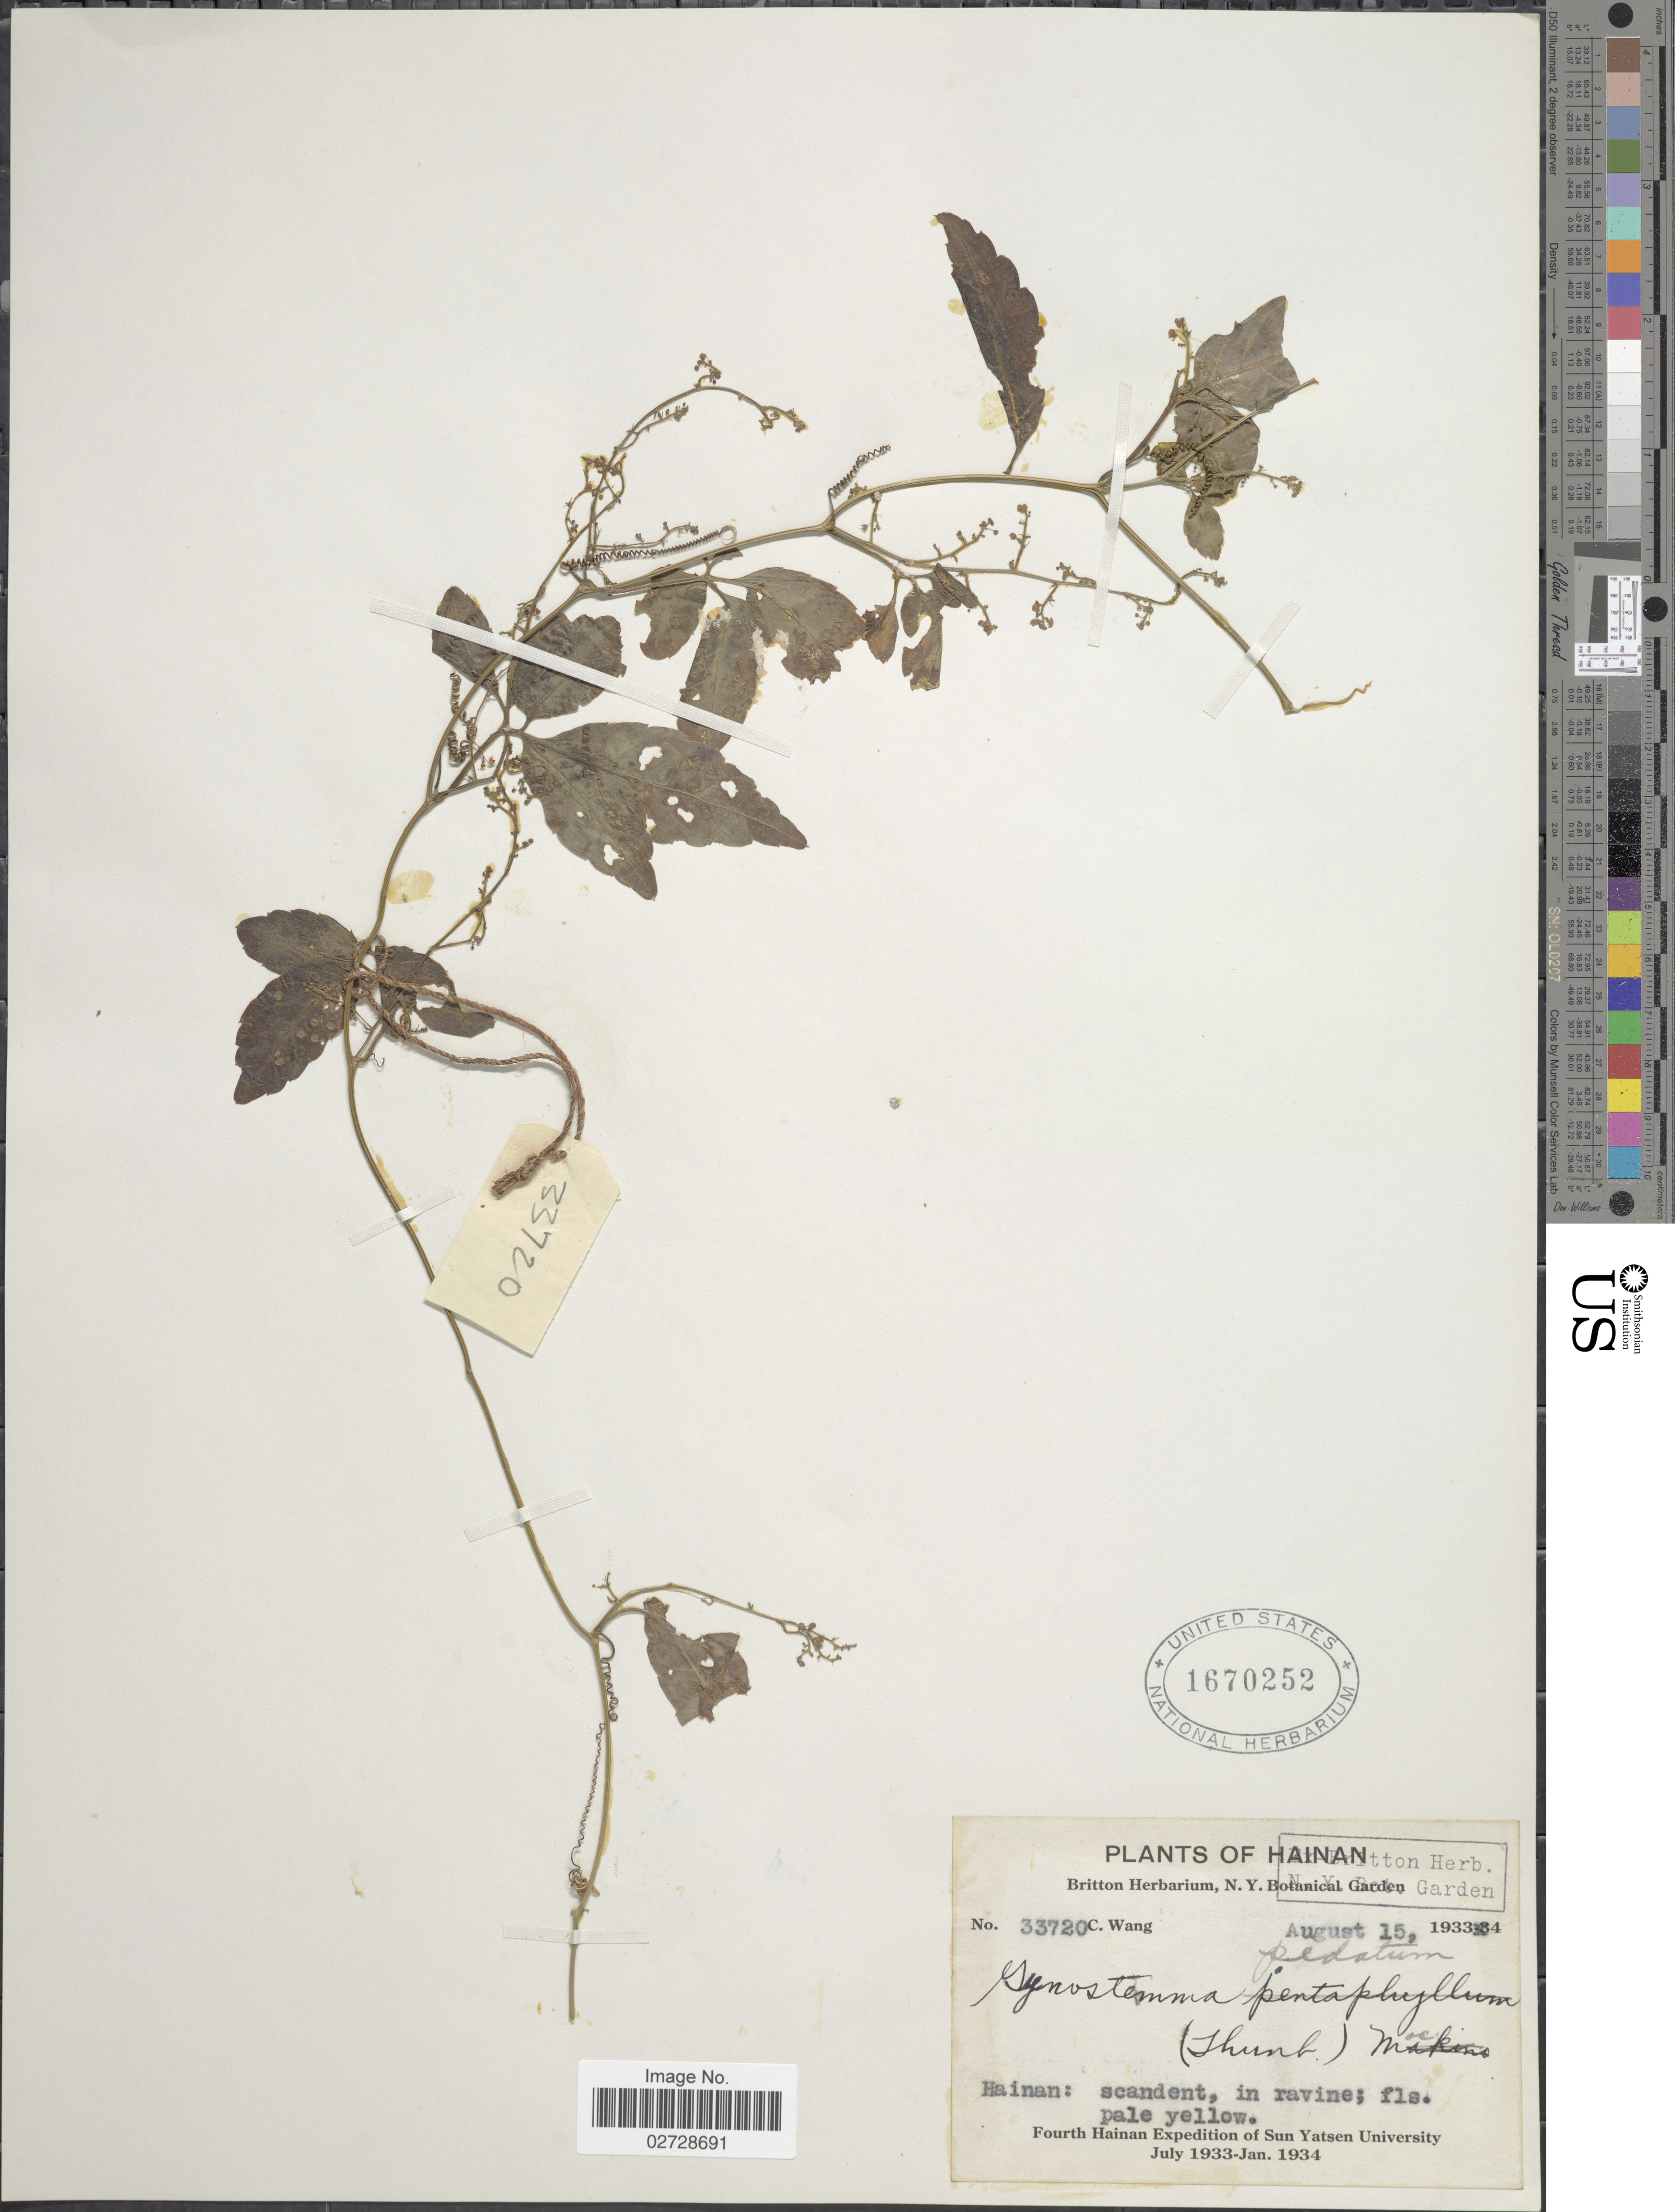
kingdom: Plantae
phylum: Tracheophyta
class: Magnoliopsida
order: Cucurbitales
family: Cucurbitaceae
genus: Gynostemma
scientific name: Gynostemma pentaphyllum var. pentaphyllum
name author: (Thunb.) Makino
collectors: C. Wang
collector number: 33720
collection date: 1933-08-15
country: China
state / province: Hainan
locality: In ravine.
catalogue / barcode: US 1670252